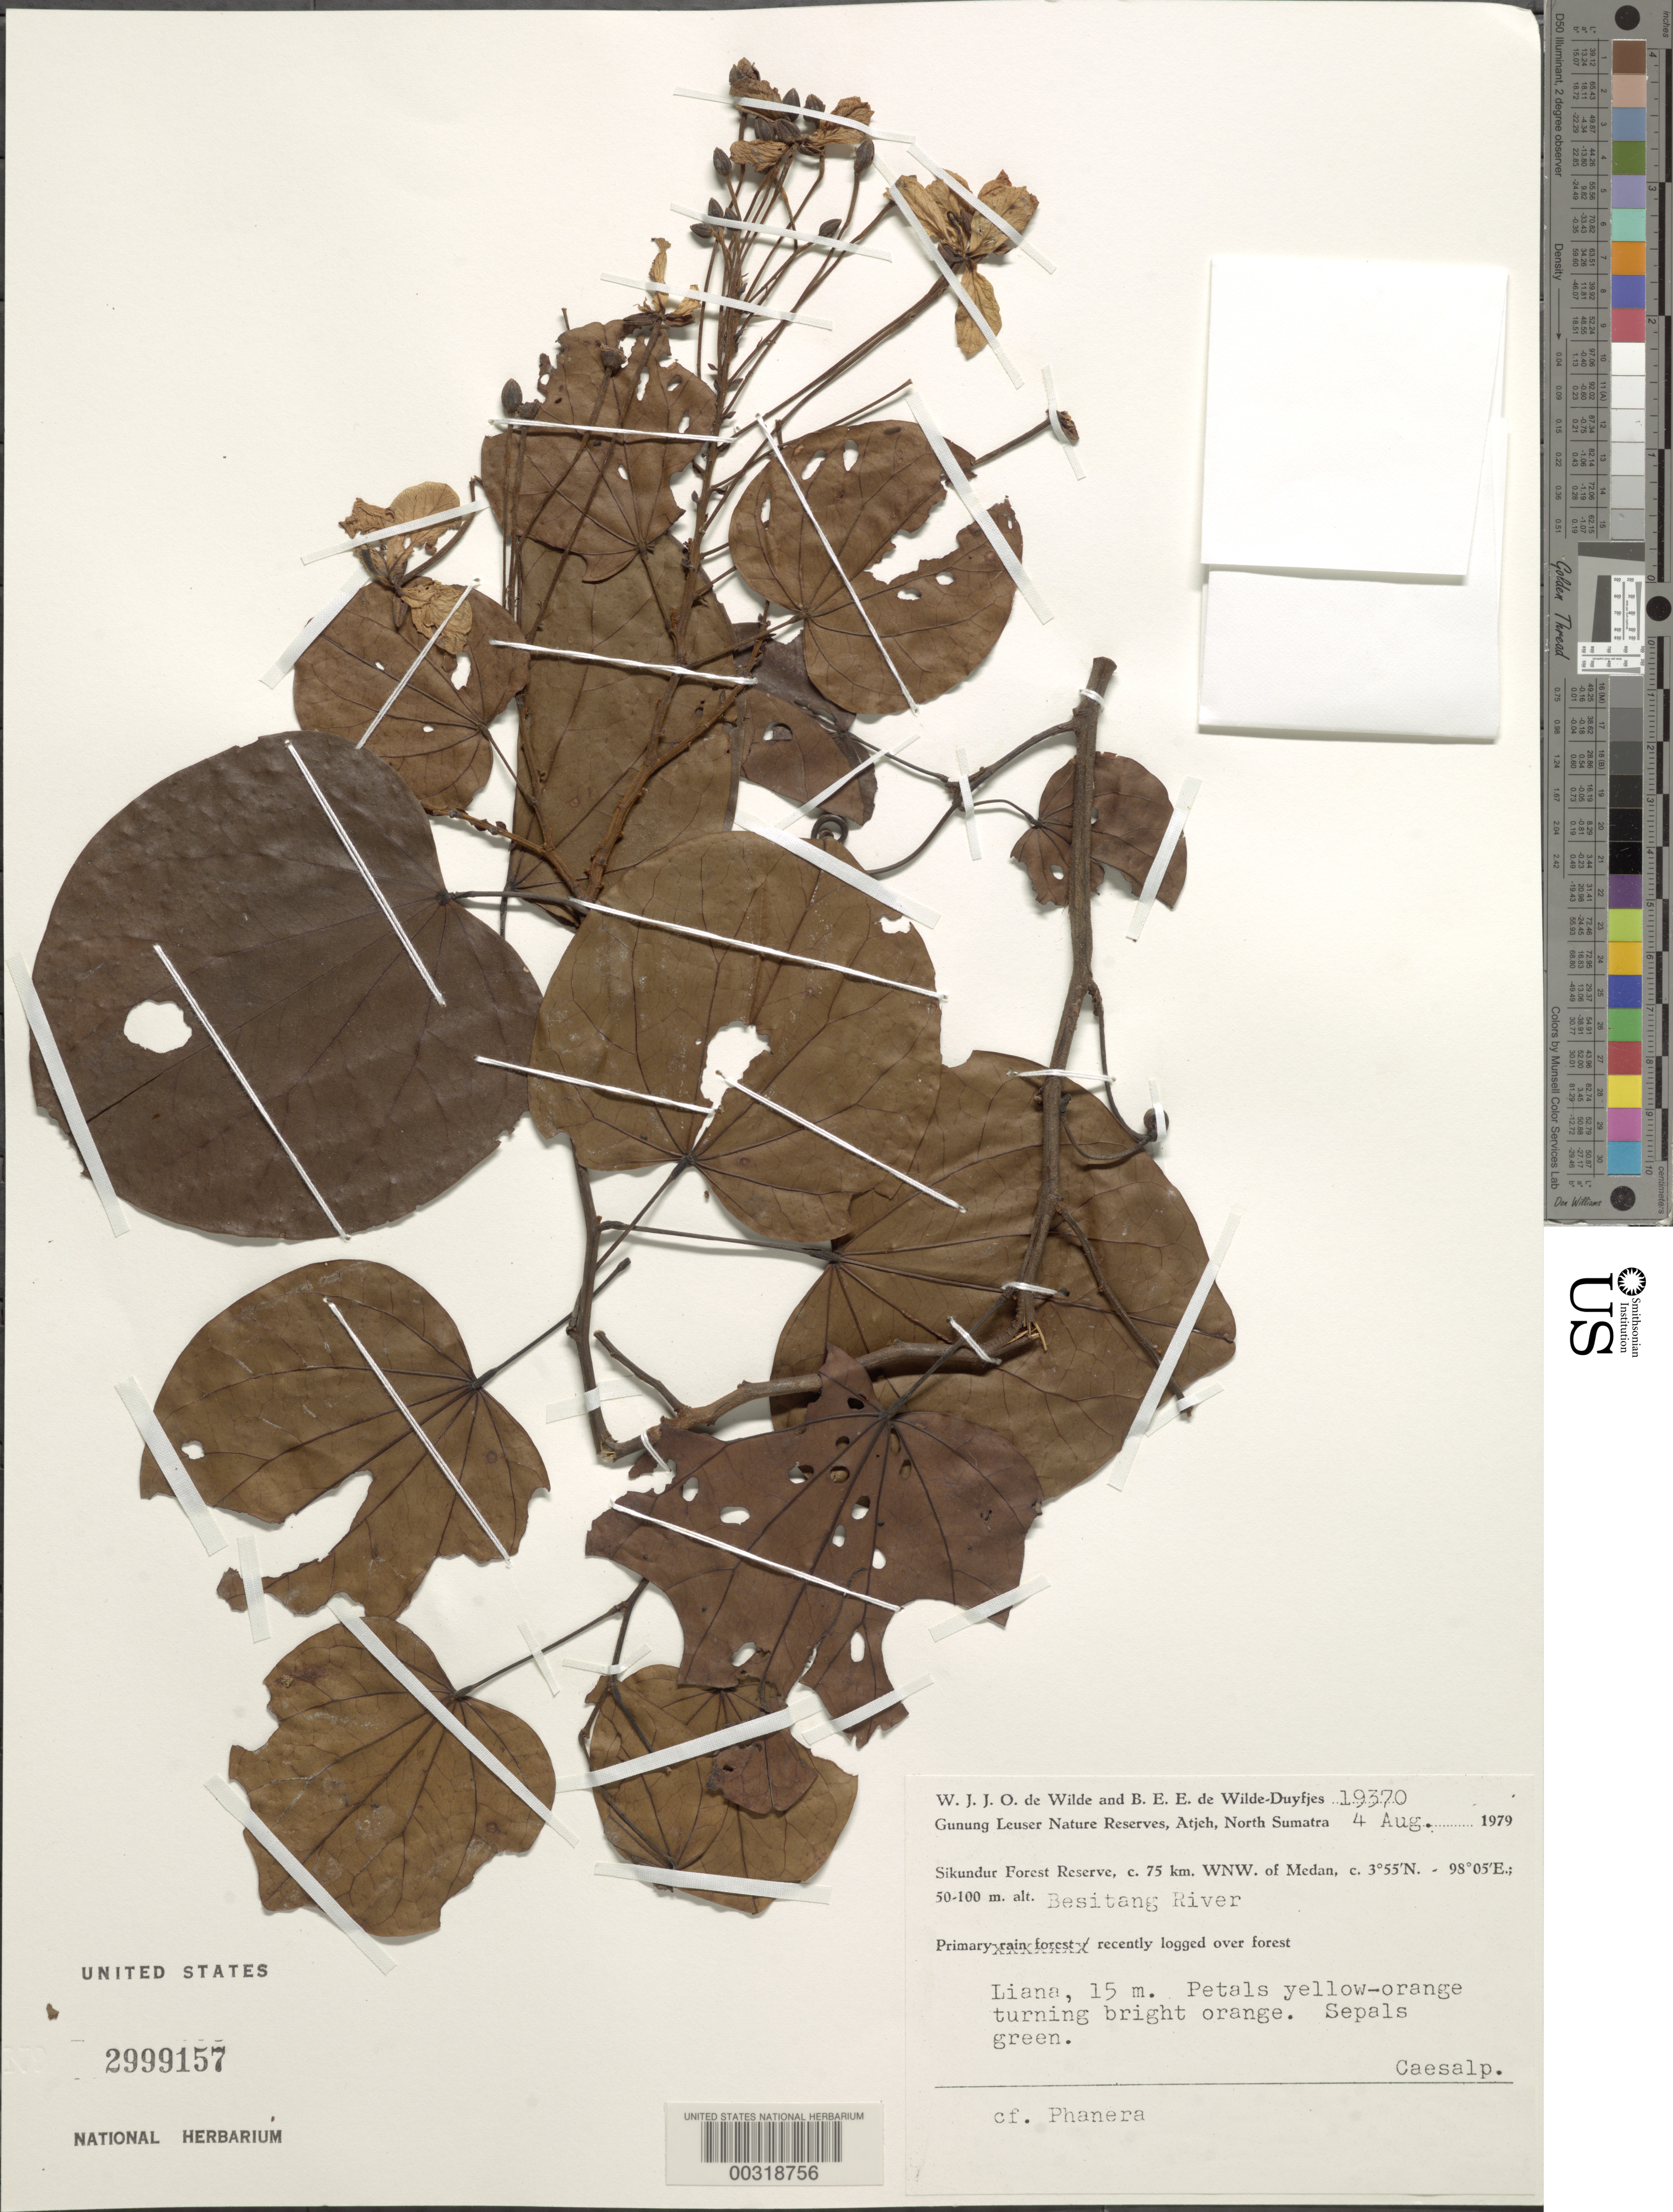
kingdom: Plantae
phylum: Tracheophyta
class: Magnoliopsida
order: Fabales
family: Fabaceae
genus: Phanera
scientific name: Phanera sp.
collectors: W. J. de Wilde & B. E. de Wilde-Duyfjes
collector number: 19370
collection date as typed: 04 Aug 1979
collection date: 1979-08-04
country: Indonesia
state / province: Sumatra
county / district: Aceh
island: Sumatra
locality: Gunung Leuser Nature Reserves, Sikundur Forest Reserve, c 75 km WNW of Medan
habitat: Primary recently logged over forest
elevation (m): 50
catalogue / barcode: US 2999157